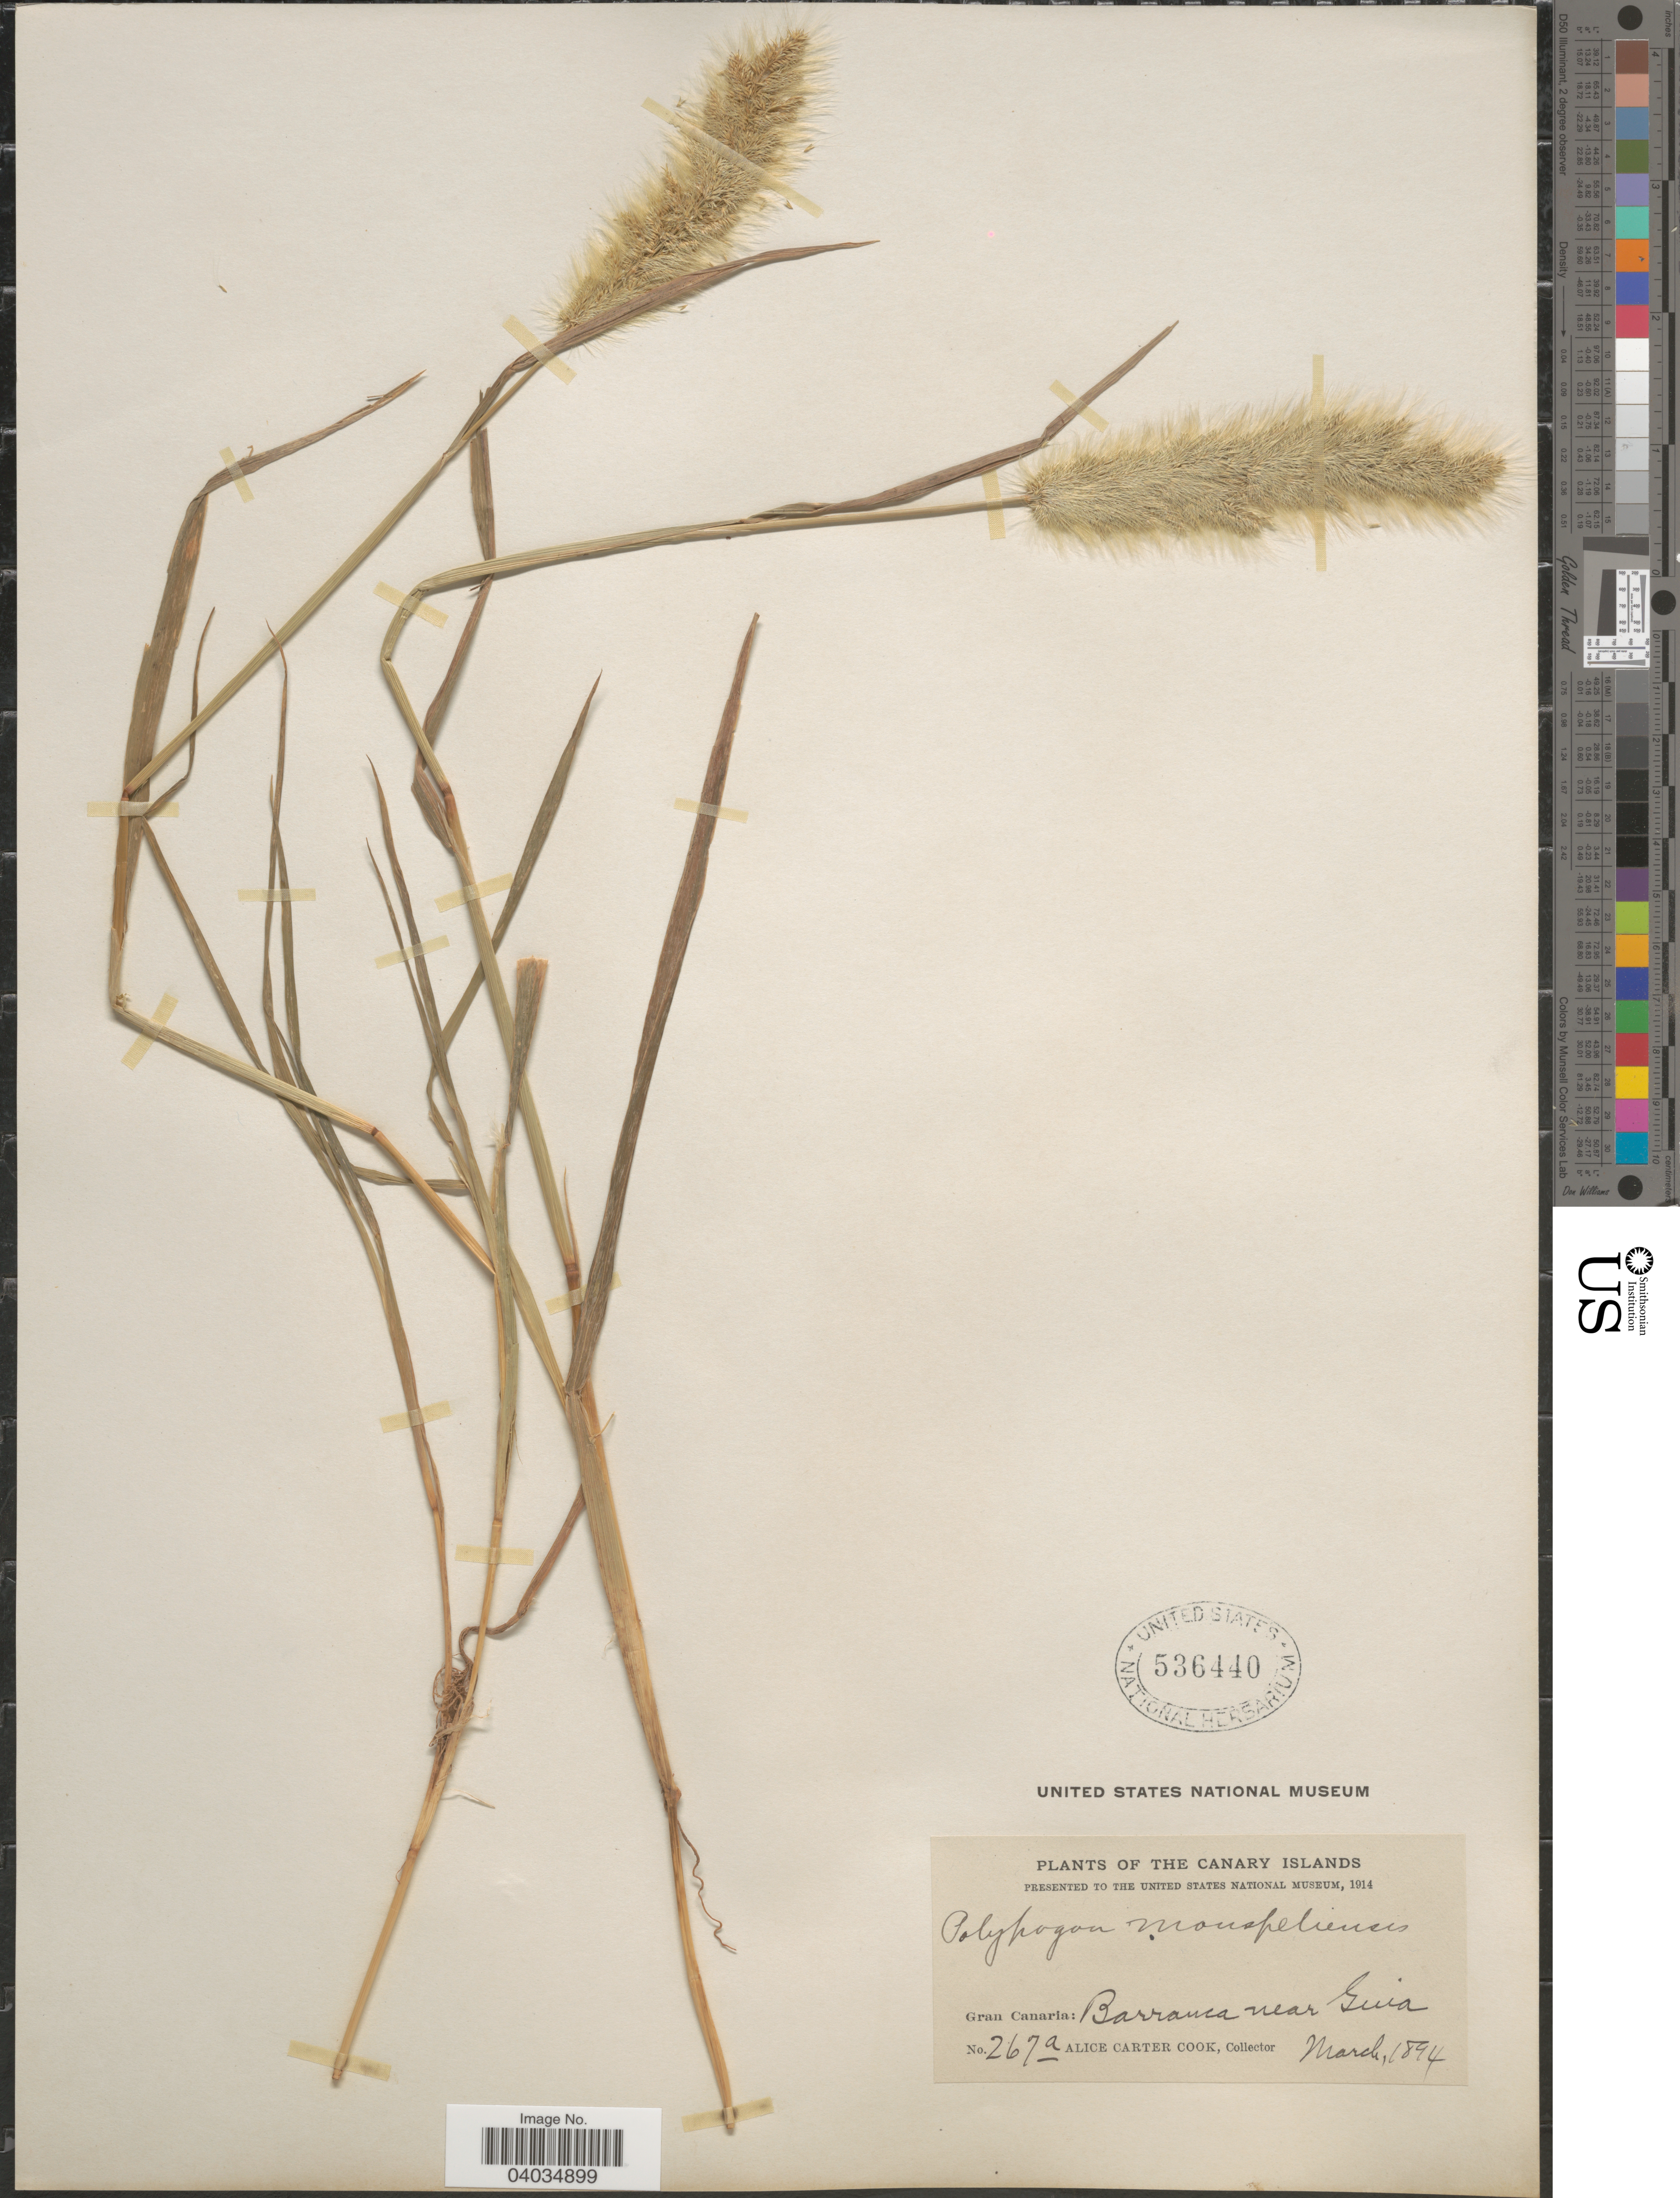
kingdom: Plantae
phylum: Tracheophyta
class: Liliopsida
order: Poales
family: Poaceae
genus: Polypogon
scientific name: Polypogon monspeliensis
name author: (L.) Desf.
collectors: Alice C. Cook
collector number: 267a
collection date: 1894-03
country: Spain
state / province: Canarias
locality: The Canary Islands. Gran Canaria: Barranca near Guia.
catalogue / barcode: US 536440